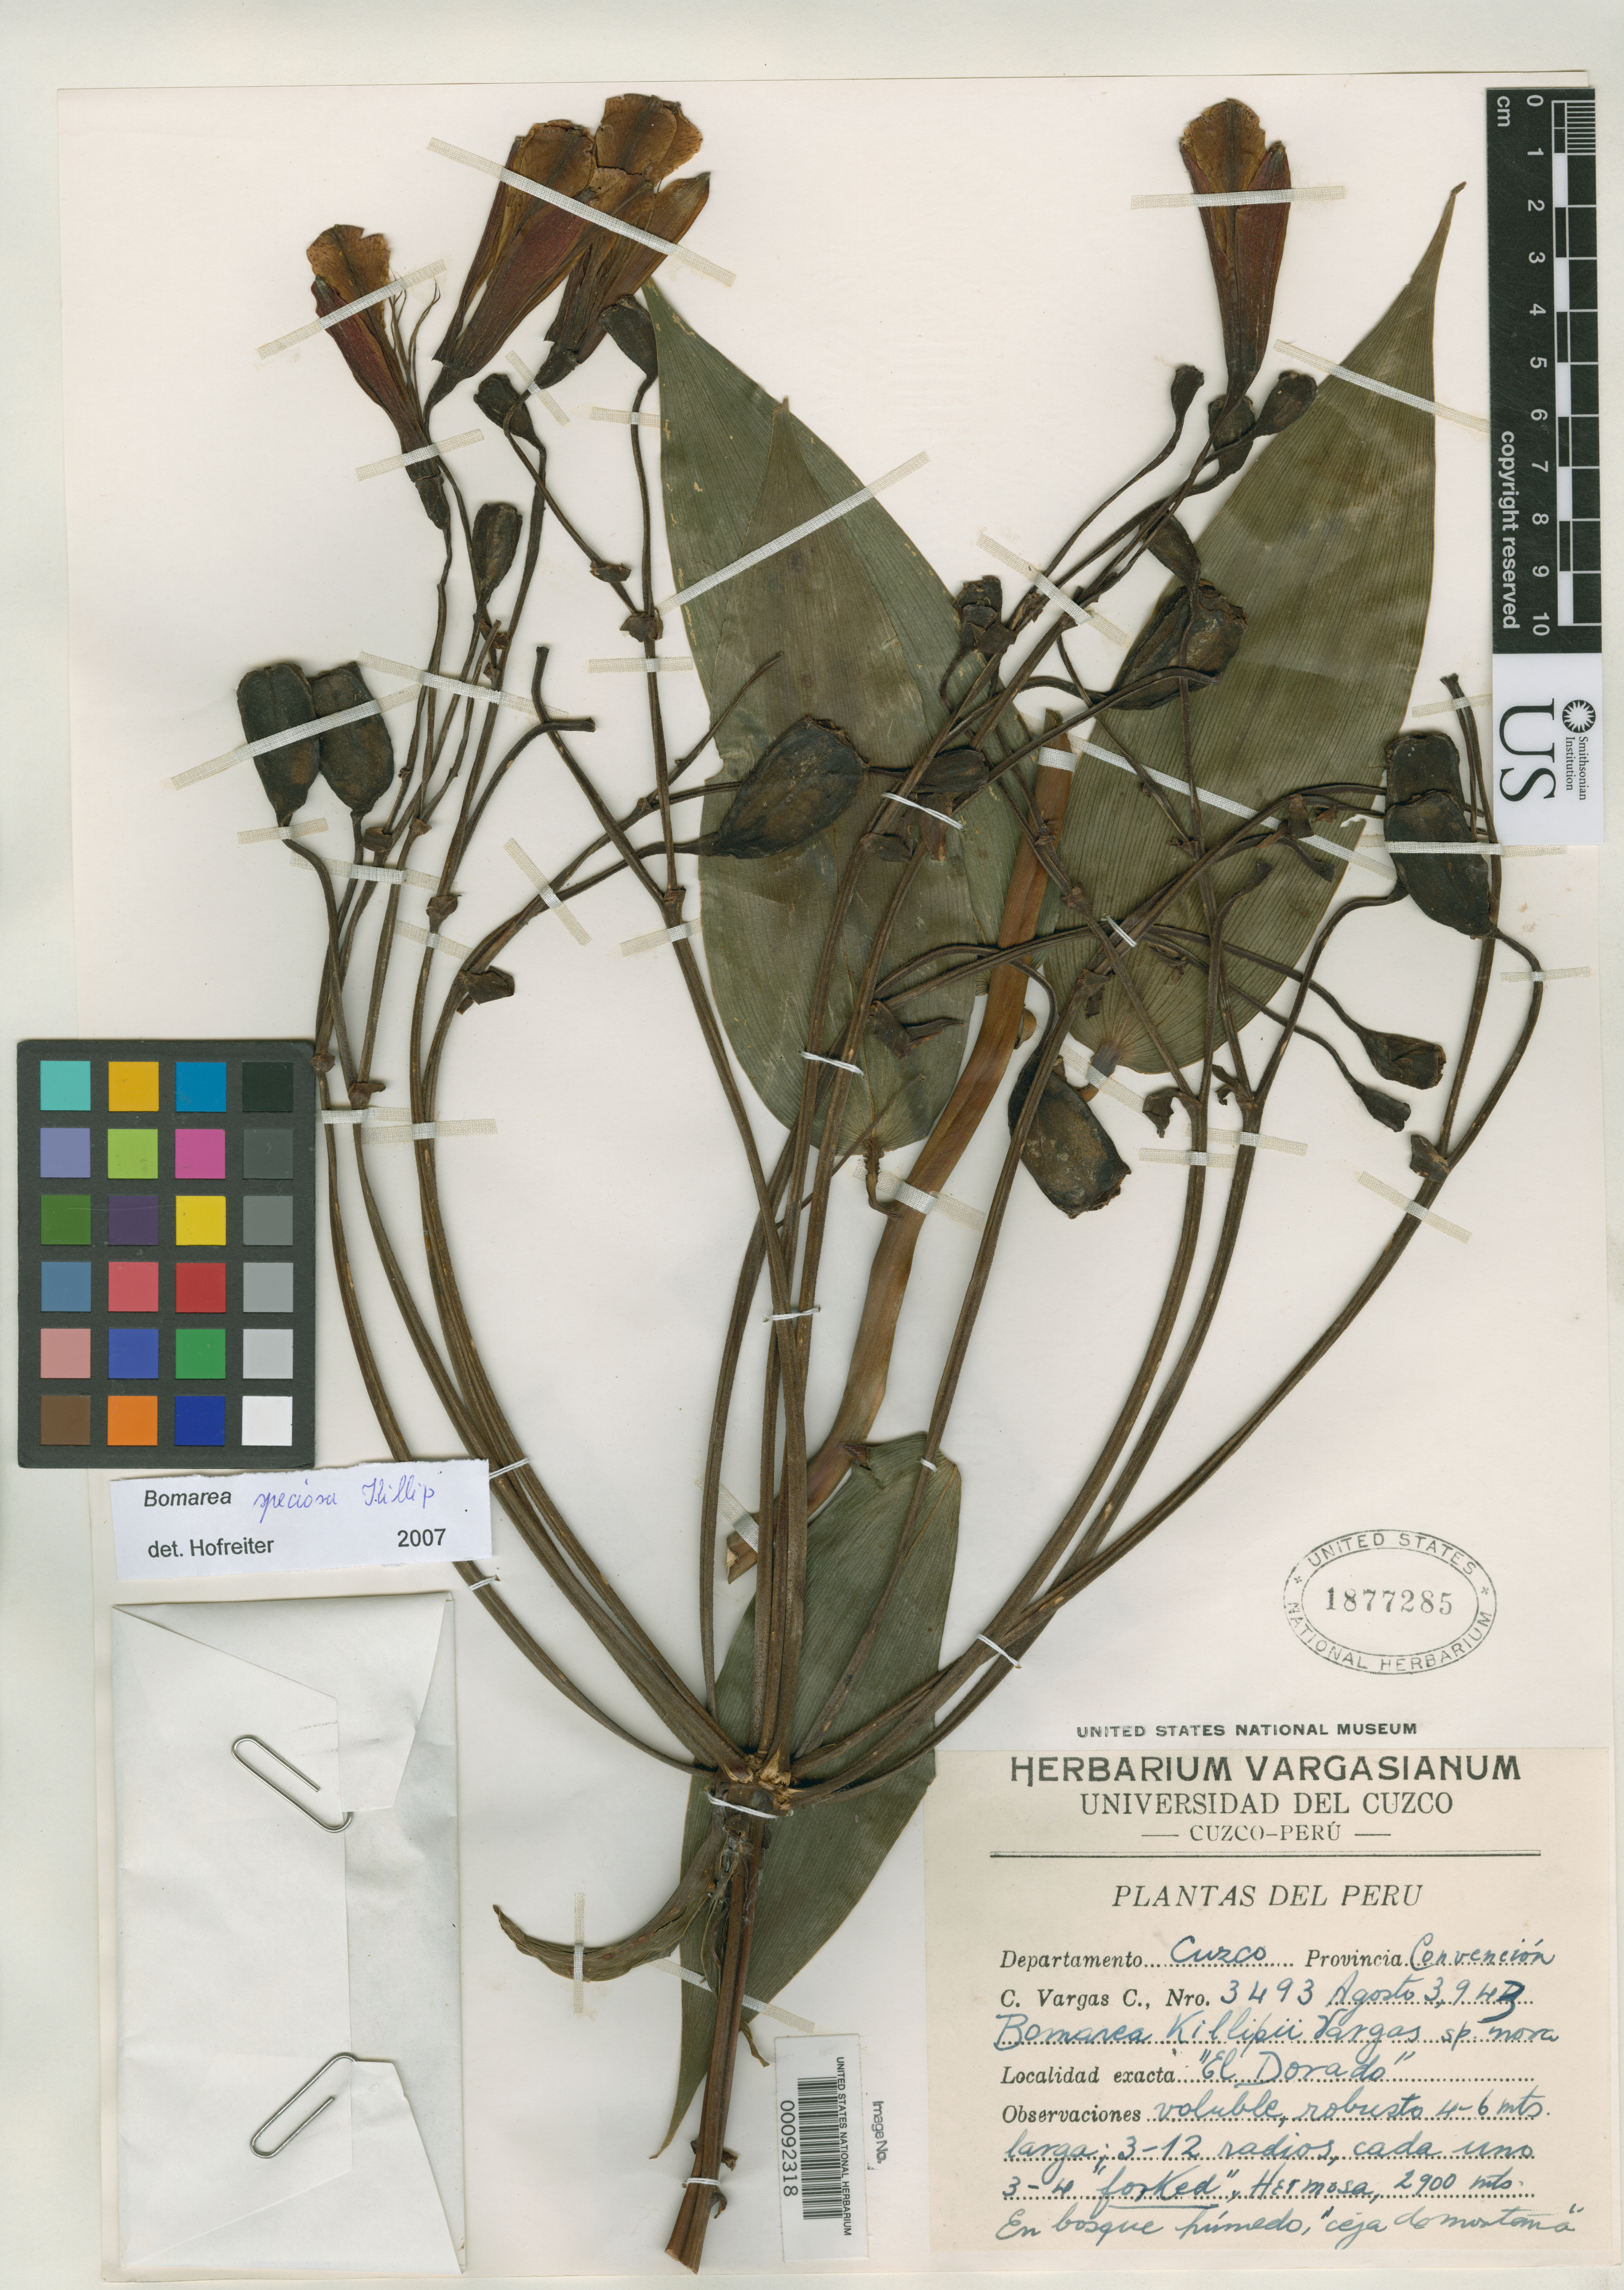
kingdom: Plantae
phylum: Tracheophyta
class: Liliopsida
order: Liliales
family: Alstroemeriaceae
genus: Bomarea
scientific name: Bomarea killipii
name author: Vargas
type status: Type Collection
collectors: C. Vargas Calderón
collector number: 3493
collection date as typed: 03 Aug 1943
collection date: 1943-08-03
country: Peru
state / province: Cusco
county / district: La Convención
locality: El Dorado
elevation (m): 2900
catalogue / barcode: US 1877285